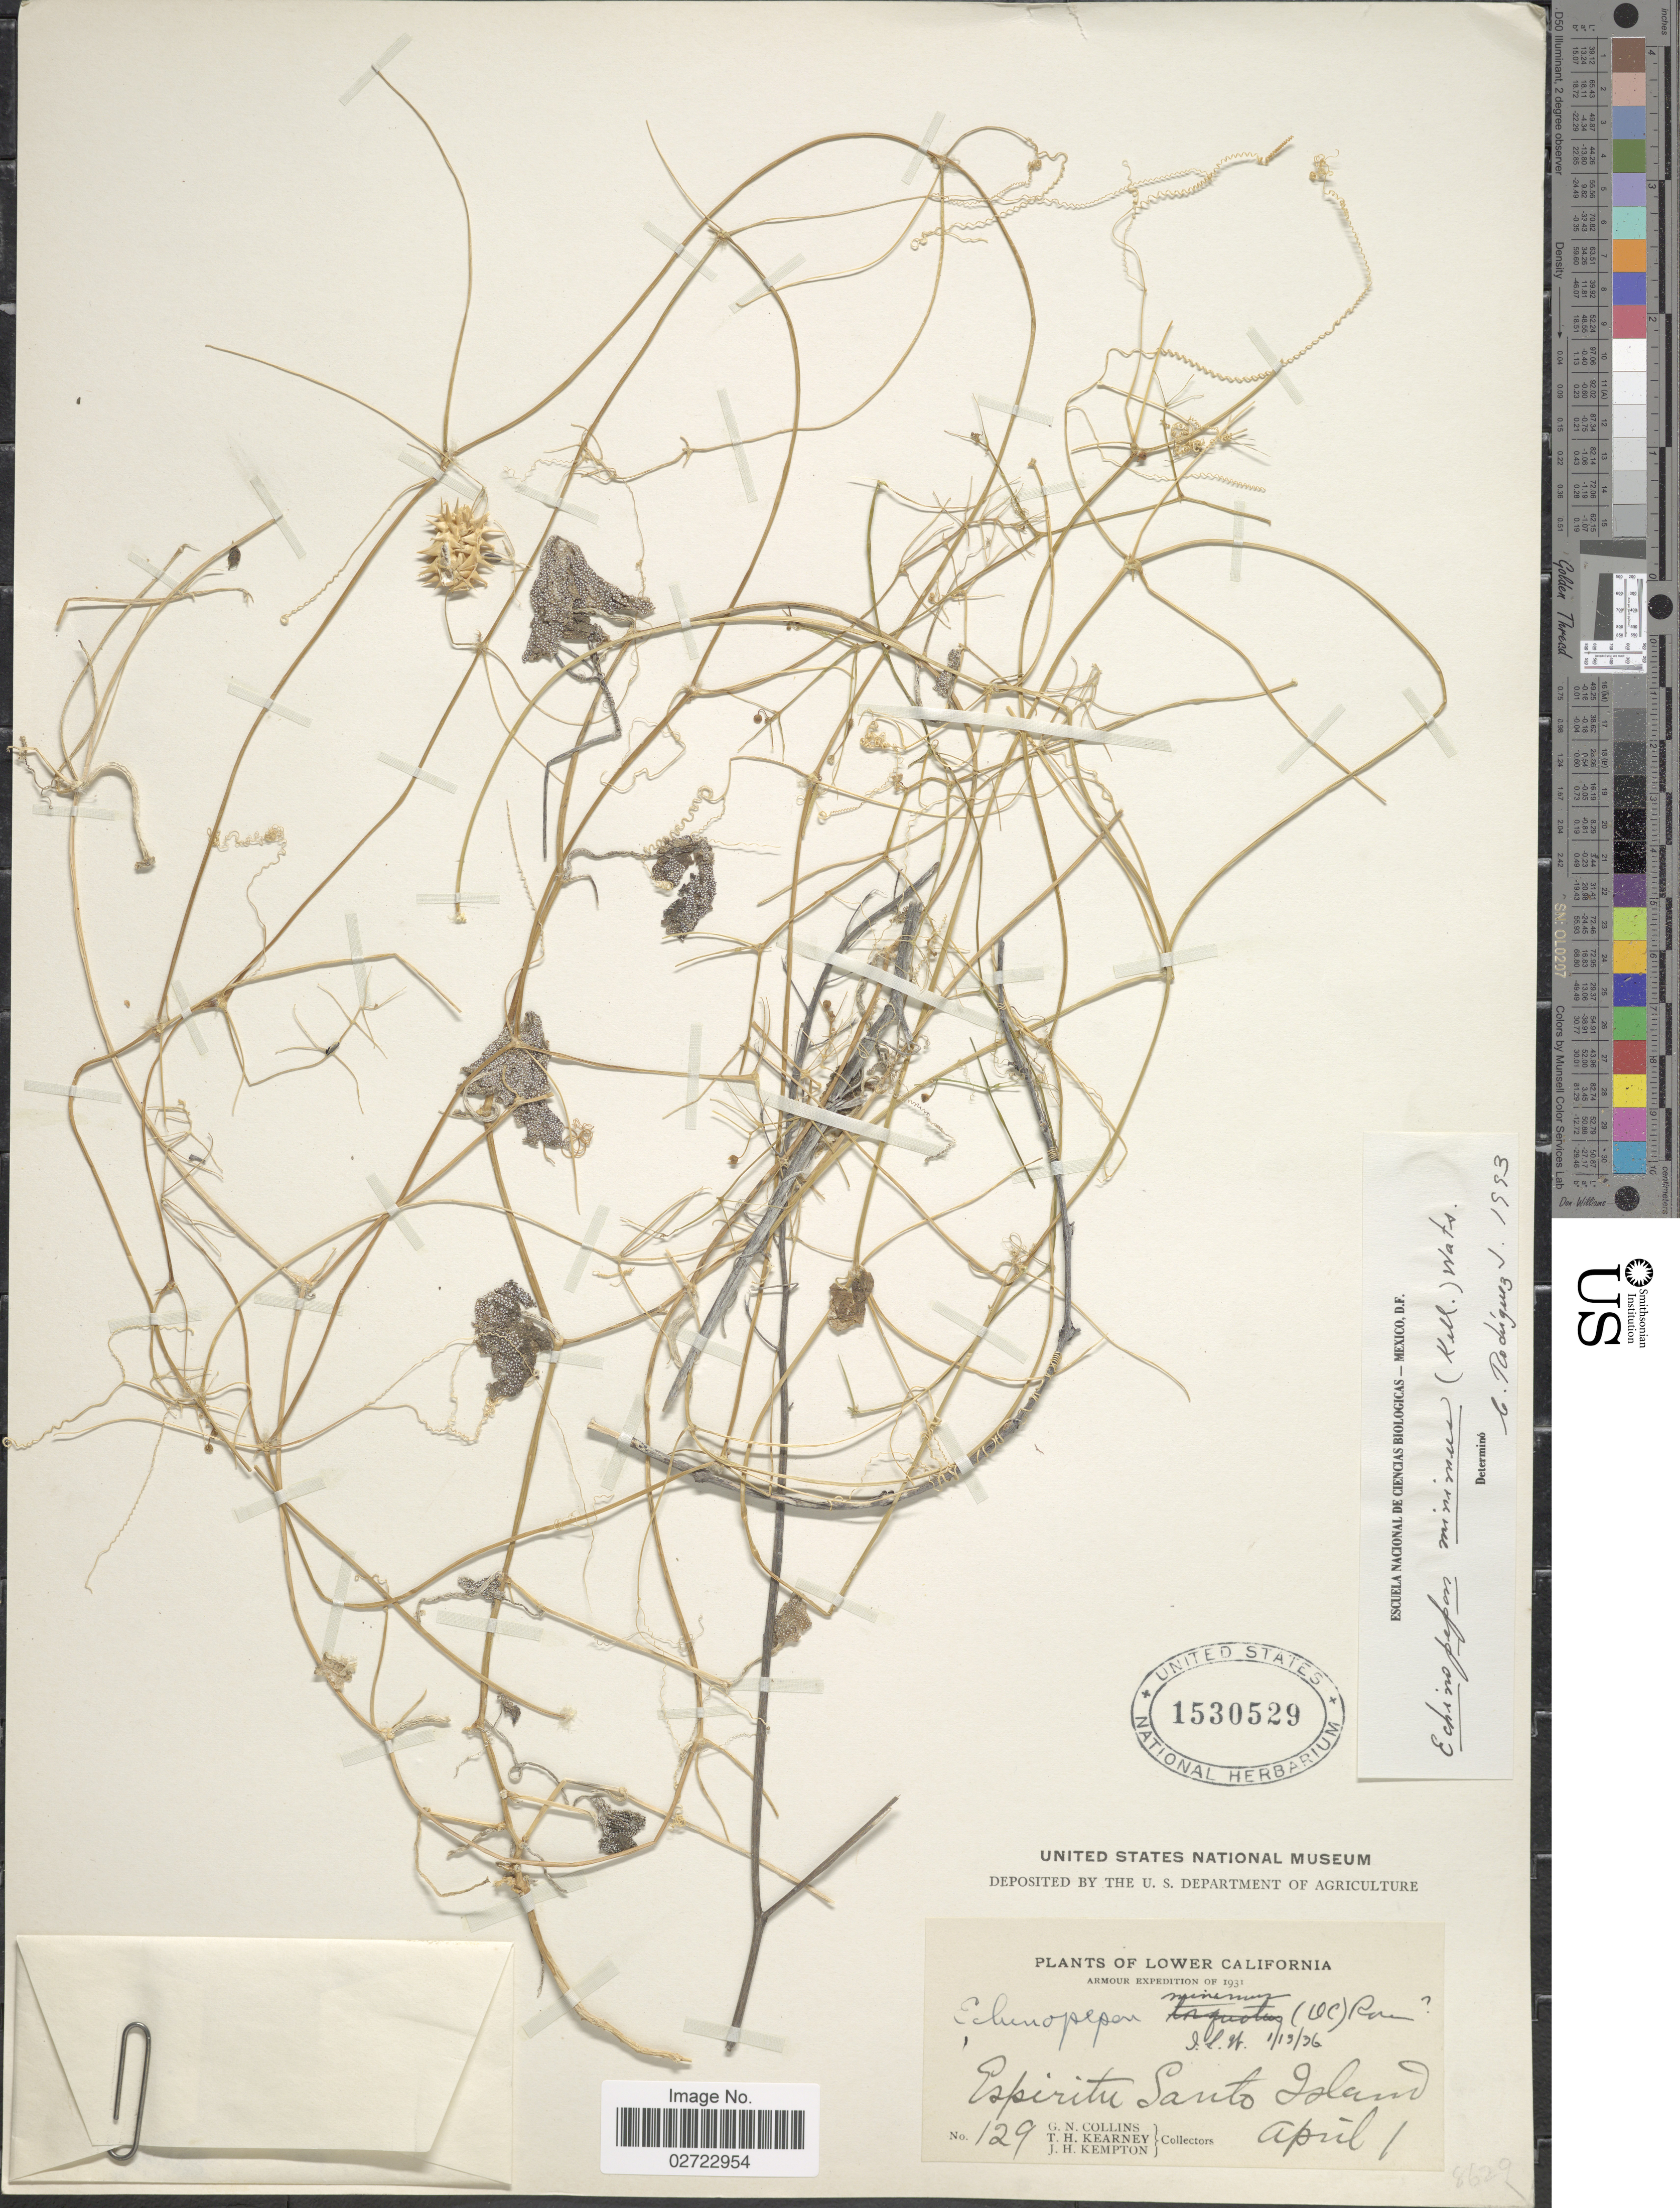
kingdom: Plantae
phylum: Tracheophyta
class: Magnoliopsida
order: Cucurbitales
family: Cucurbitaceae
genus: Echinopepon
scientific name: Echinopepon minimus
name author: (Kellogg) S. Watson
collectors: G. Collins, T. H. Kearney & J. H. Kempton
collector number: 129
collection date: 1931-04-01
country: Mexico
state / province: Baja California Sur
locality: Lower California, Espirito Santo Island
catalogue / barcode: US 1530529